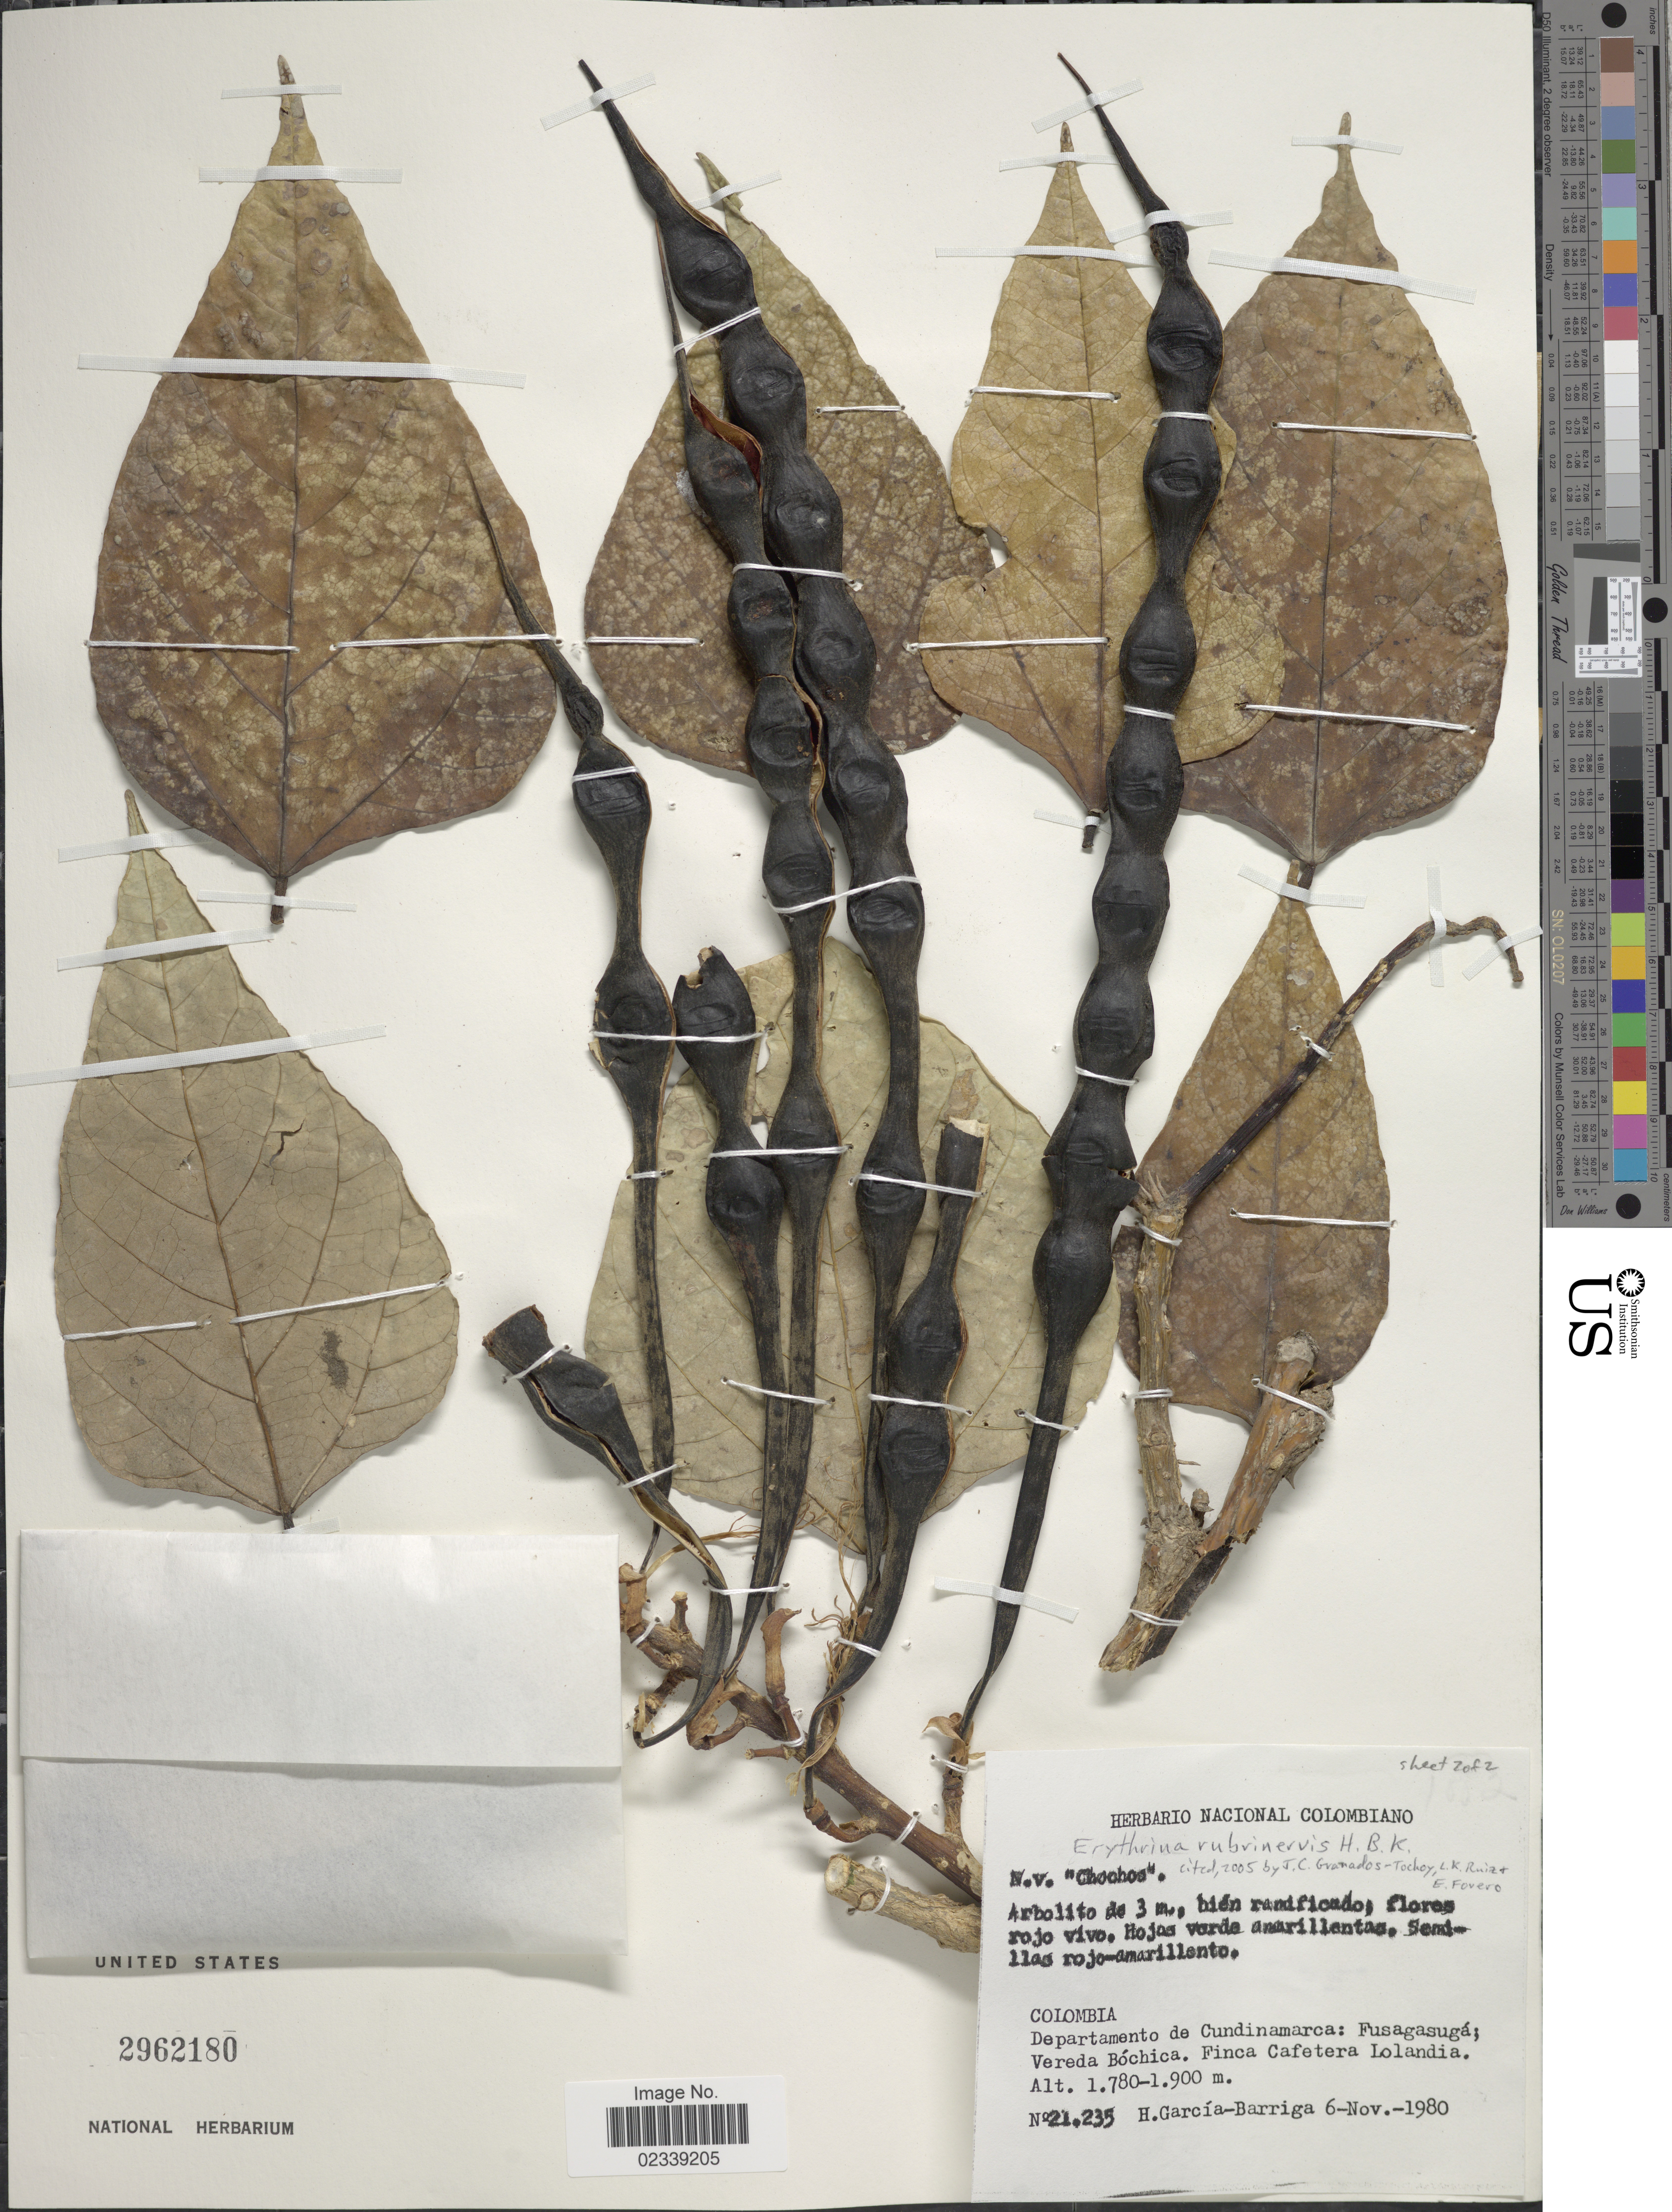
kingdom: Plantae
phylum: Tracheophyta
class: Magnoliopsida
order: Fabales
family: Fabaceae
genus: Erythrina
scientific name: Erythrina rubrinervia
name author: Kunth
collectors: H. García Barriga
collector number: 21235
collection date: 1980-11-06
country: Colombia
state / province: Cundinamarca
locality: Fusagasuga, Vereda Bochica, Finca Cafetera Lolandia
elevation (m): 1780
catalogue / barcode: US 2962180